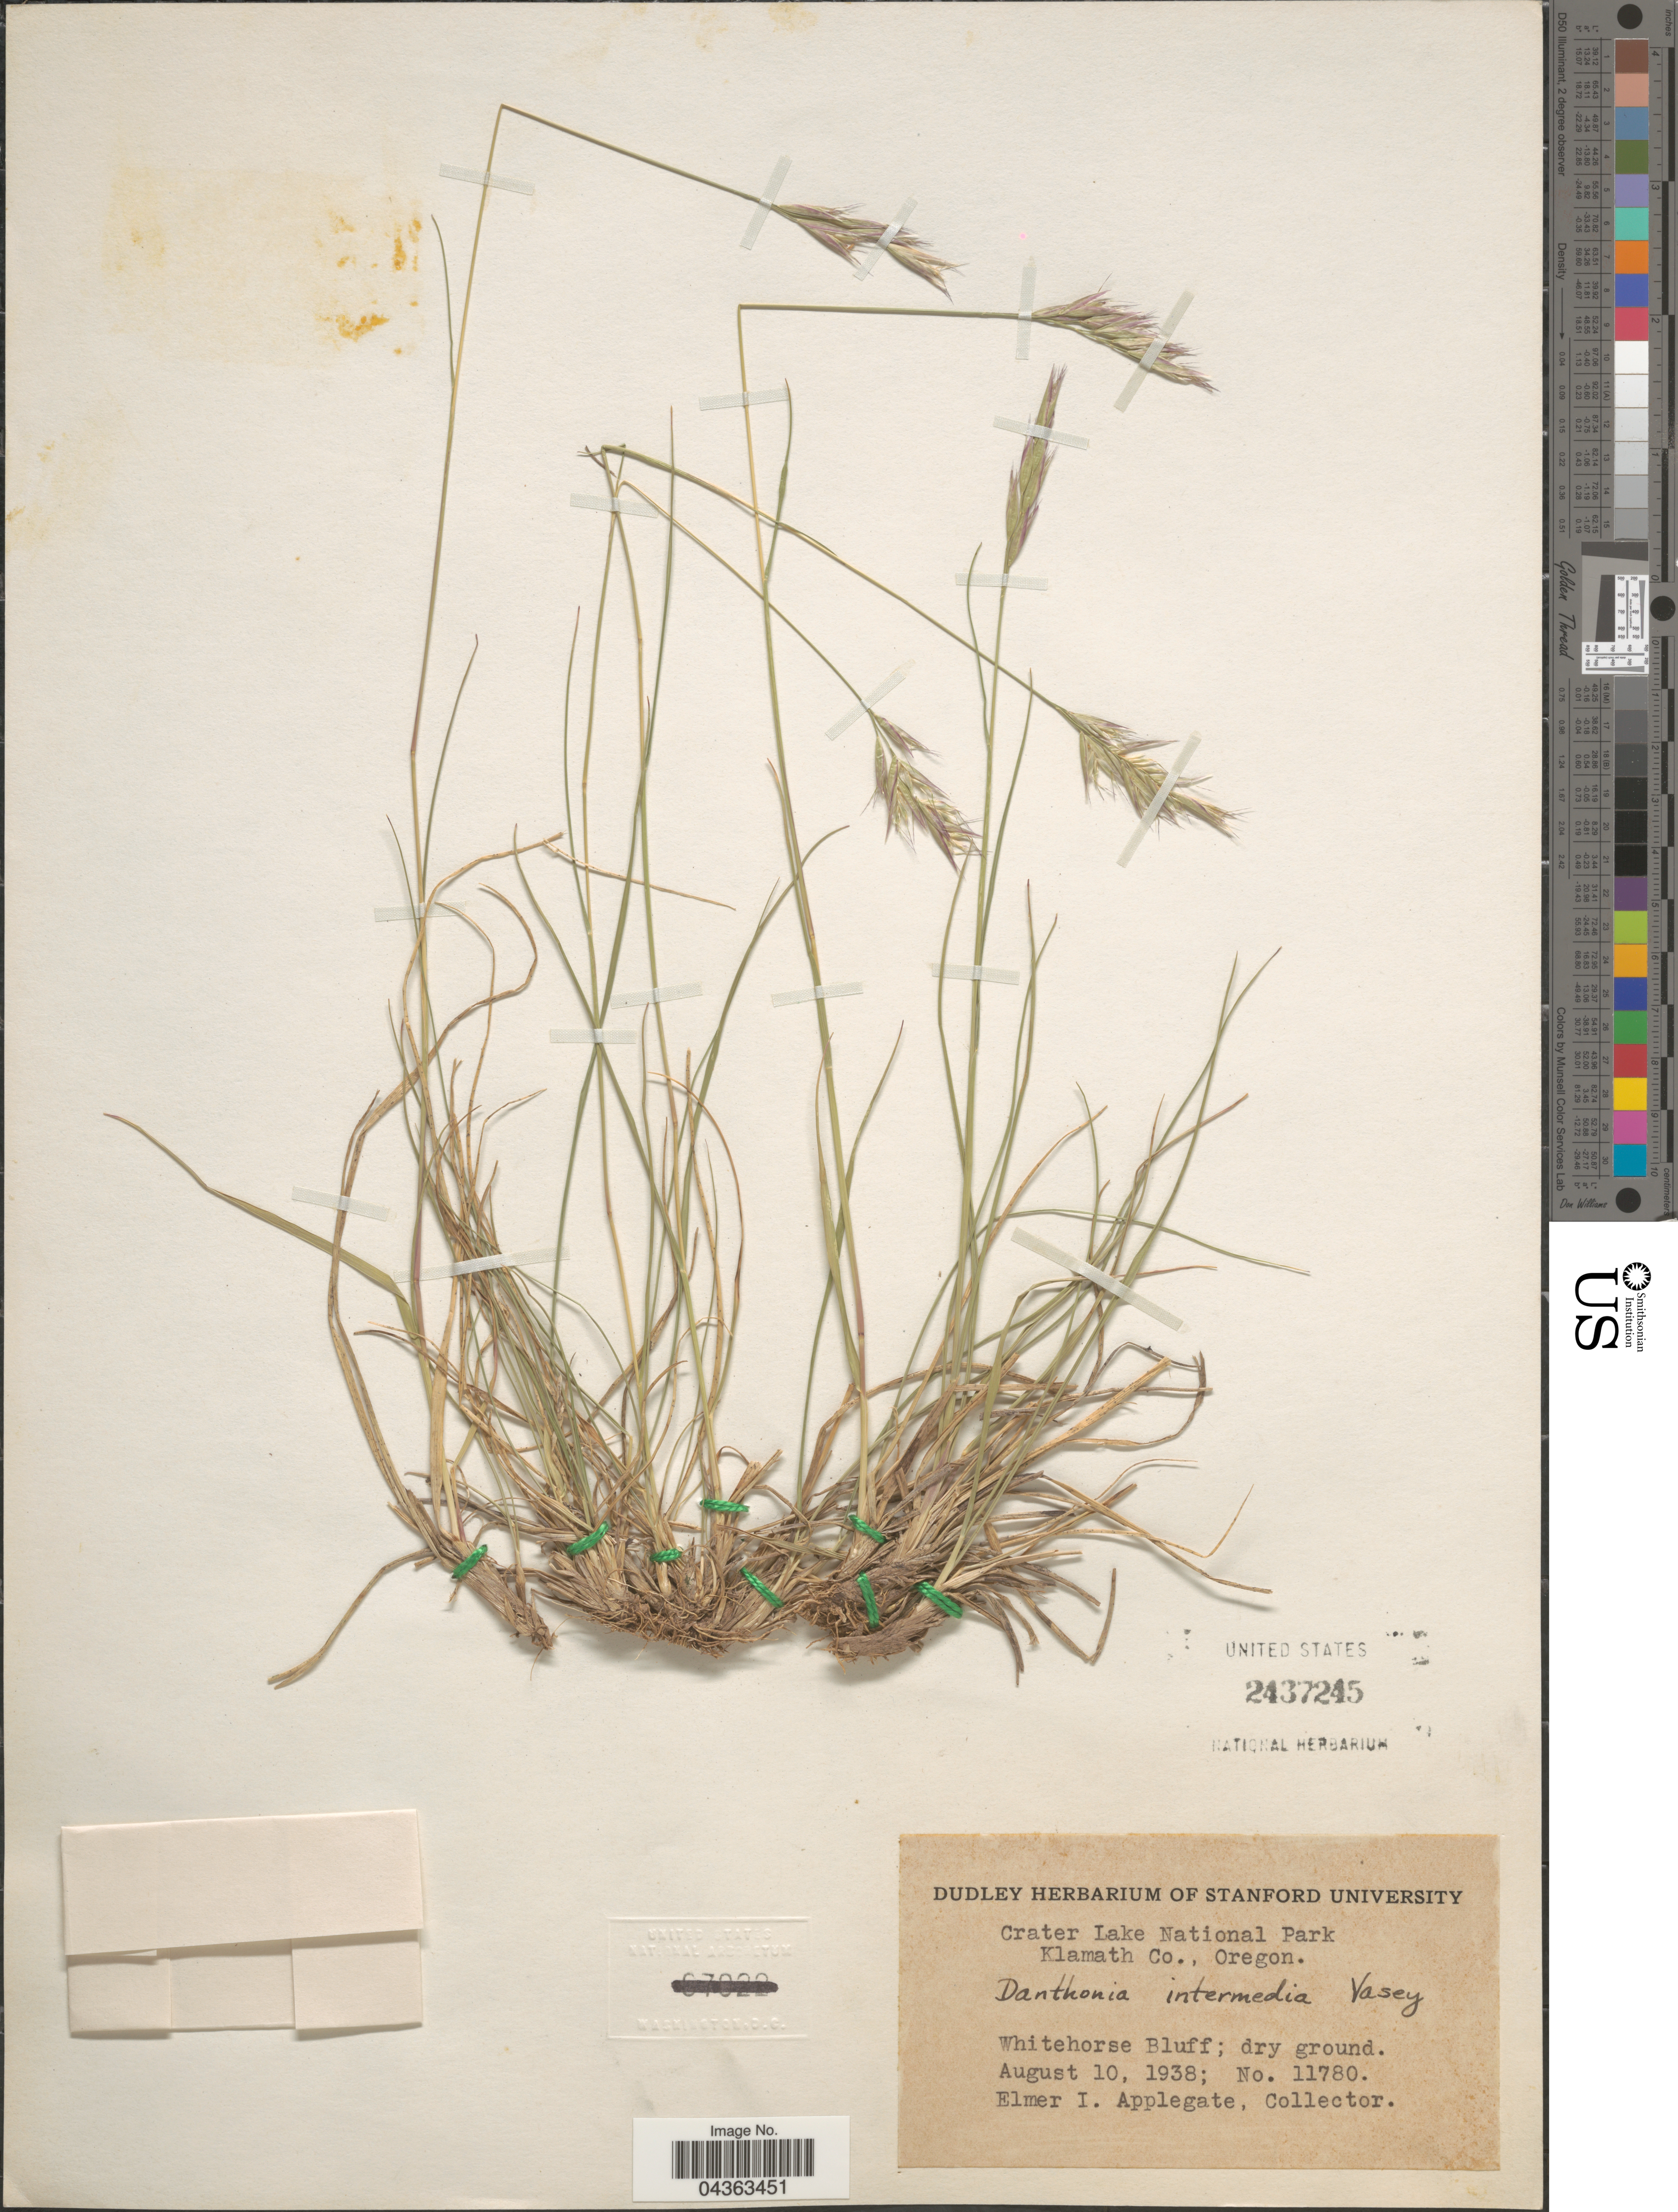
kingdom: Plantae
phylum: Tracheophyta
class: Liliopsida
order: Poales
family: Poaceae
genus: Danthonia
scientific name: Danthonia intermedia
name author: Vasey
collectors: E. I. Applegate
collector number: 11780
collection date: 1938-08-10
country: United States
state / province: Oregon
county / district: Klamath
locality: Crater Lake National Park. Klamath Co. Whitehorse Bluff.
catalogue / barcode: US 2437245